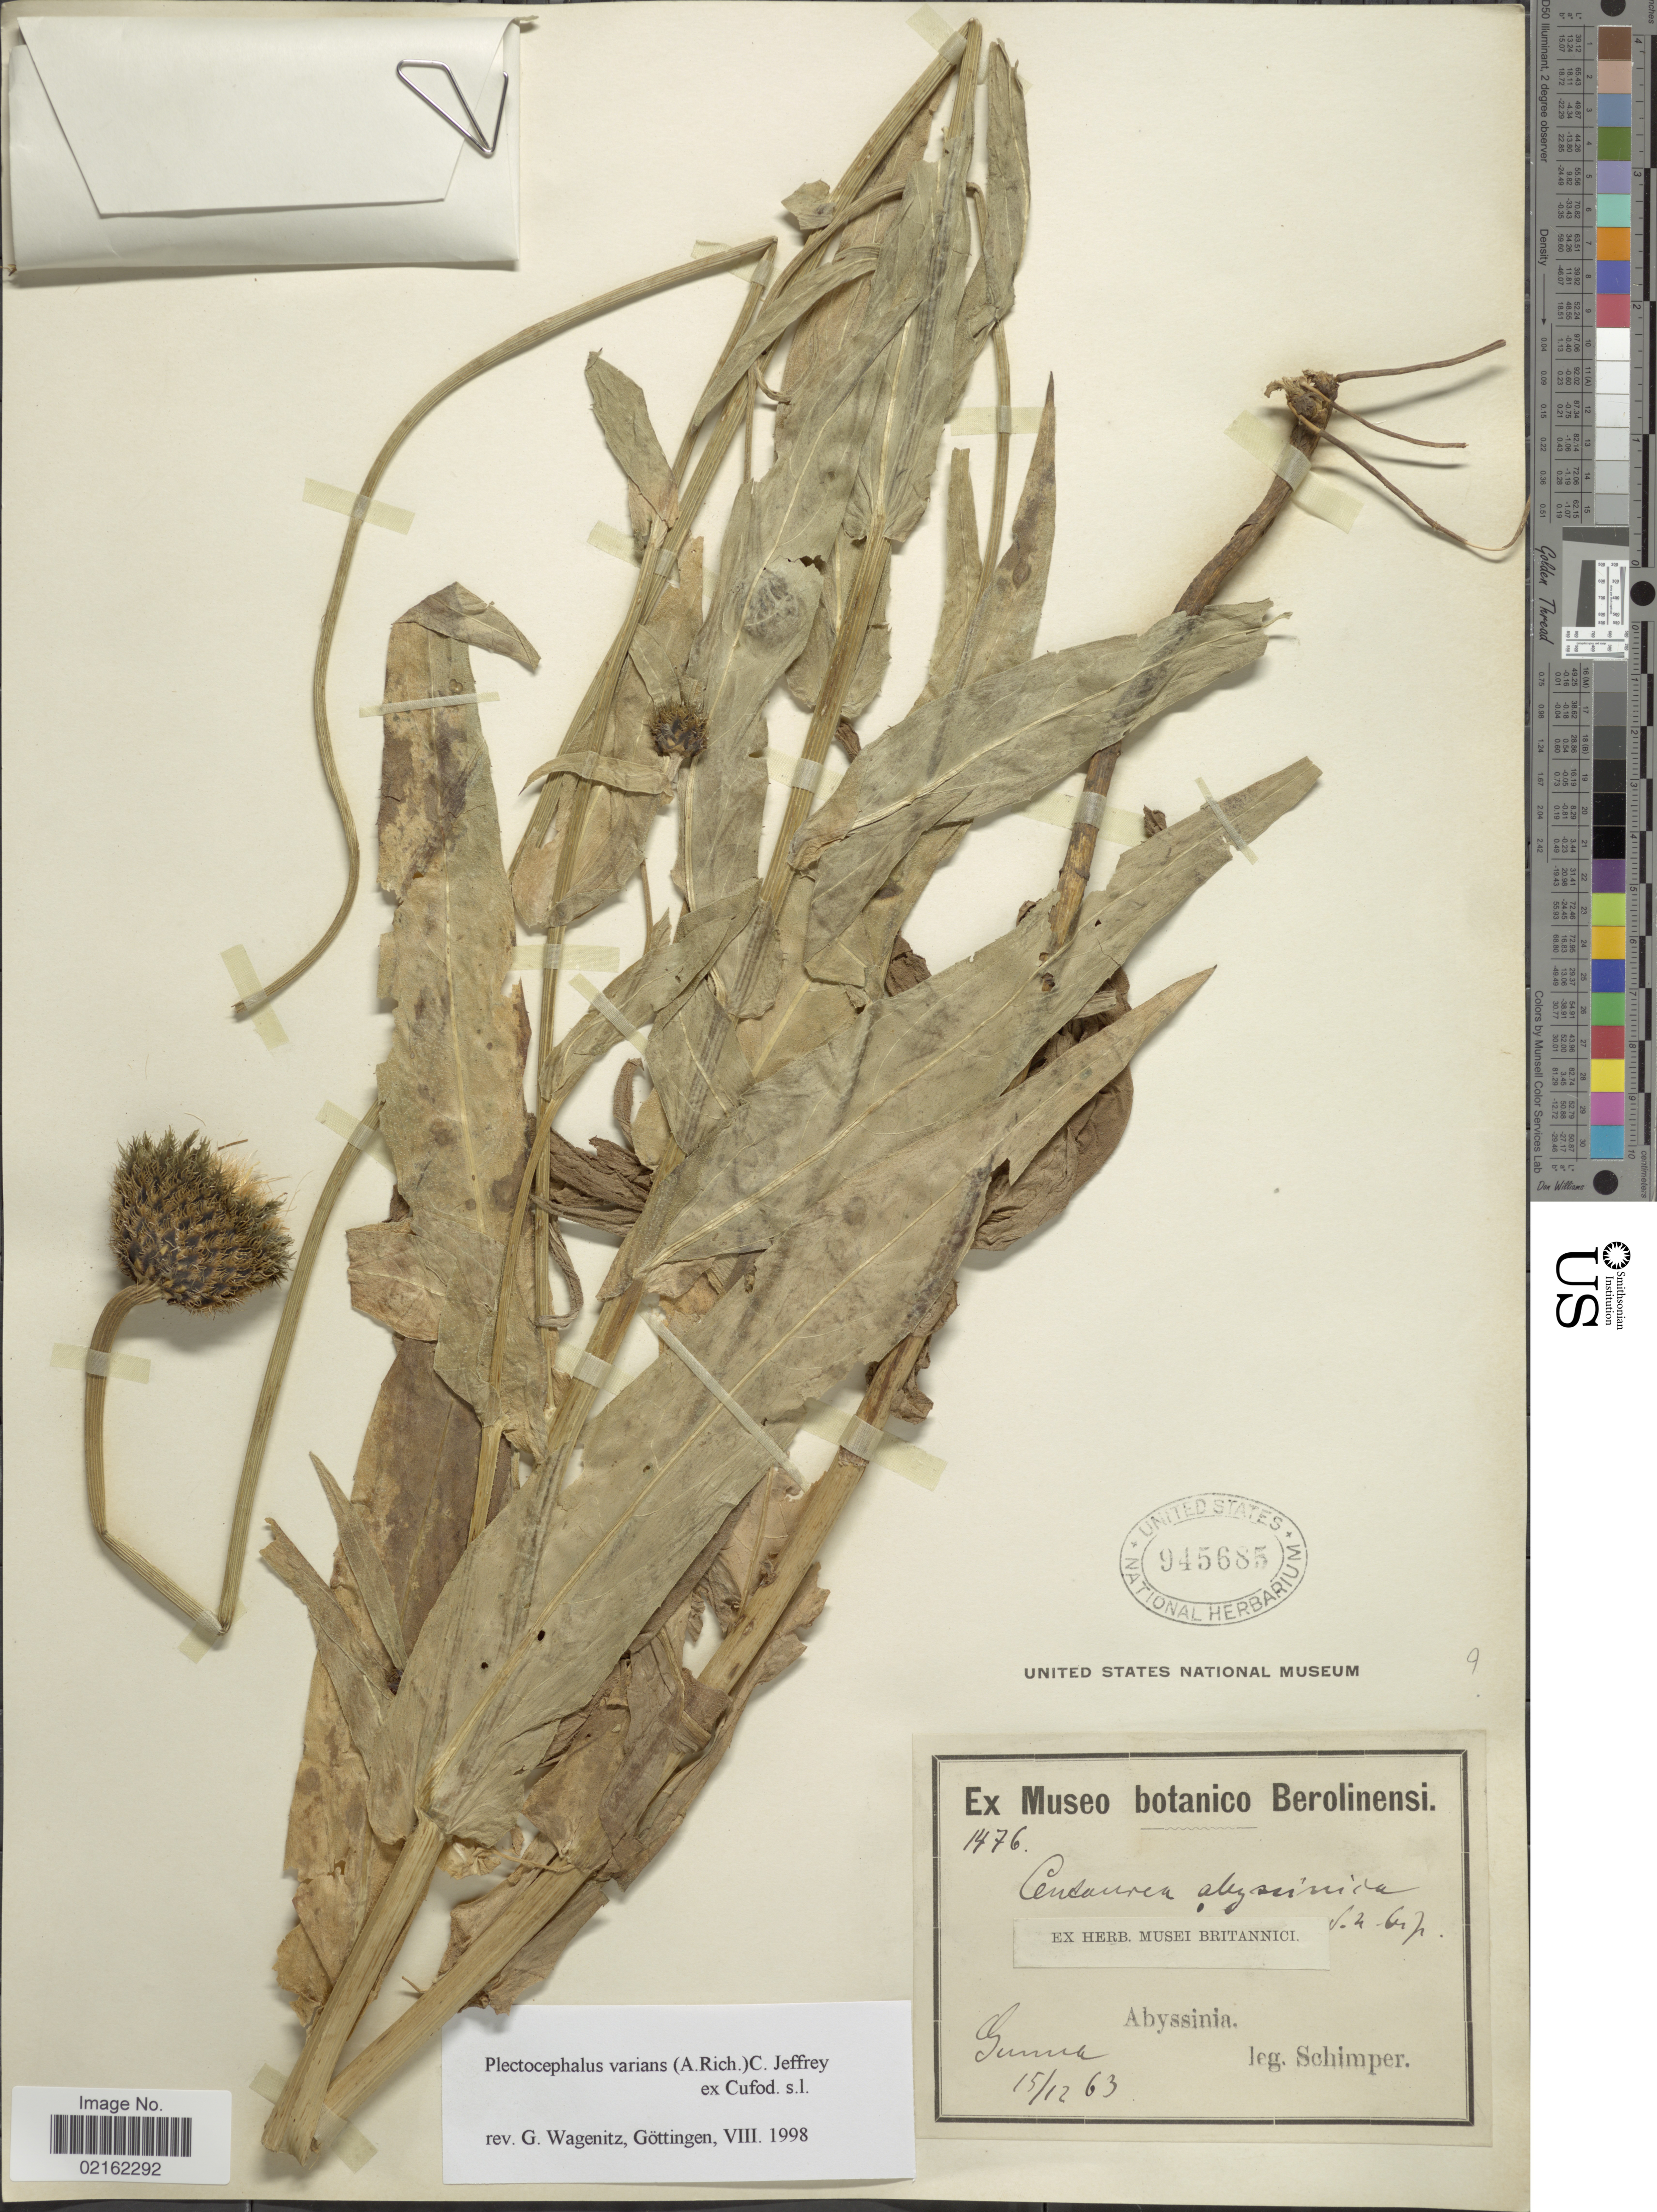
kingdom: Plantae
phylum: Tracheophyta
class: Magnoliopsida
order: Asterales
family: Asteraceae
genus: Plectocephalus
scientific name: Plectocephalus varians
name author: (A. Rich.) C. Jeffrey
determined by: Wagenitz, G.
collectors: -. Schimper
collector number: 1776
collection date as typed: Transcribed d/m/y: 15/12/63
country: Eritrea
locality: Abyssinia, Gunna [interpreted]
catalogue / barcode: US 945685